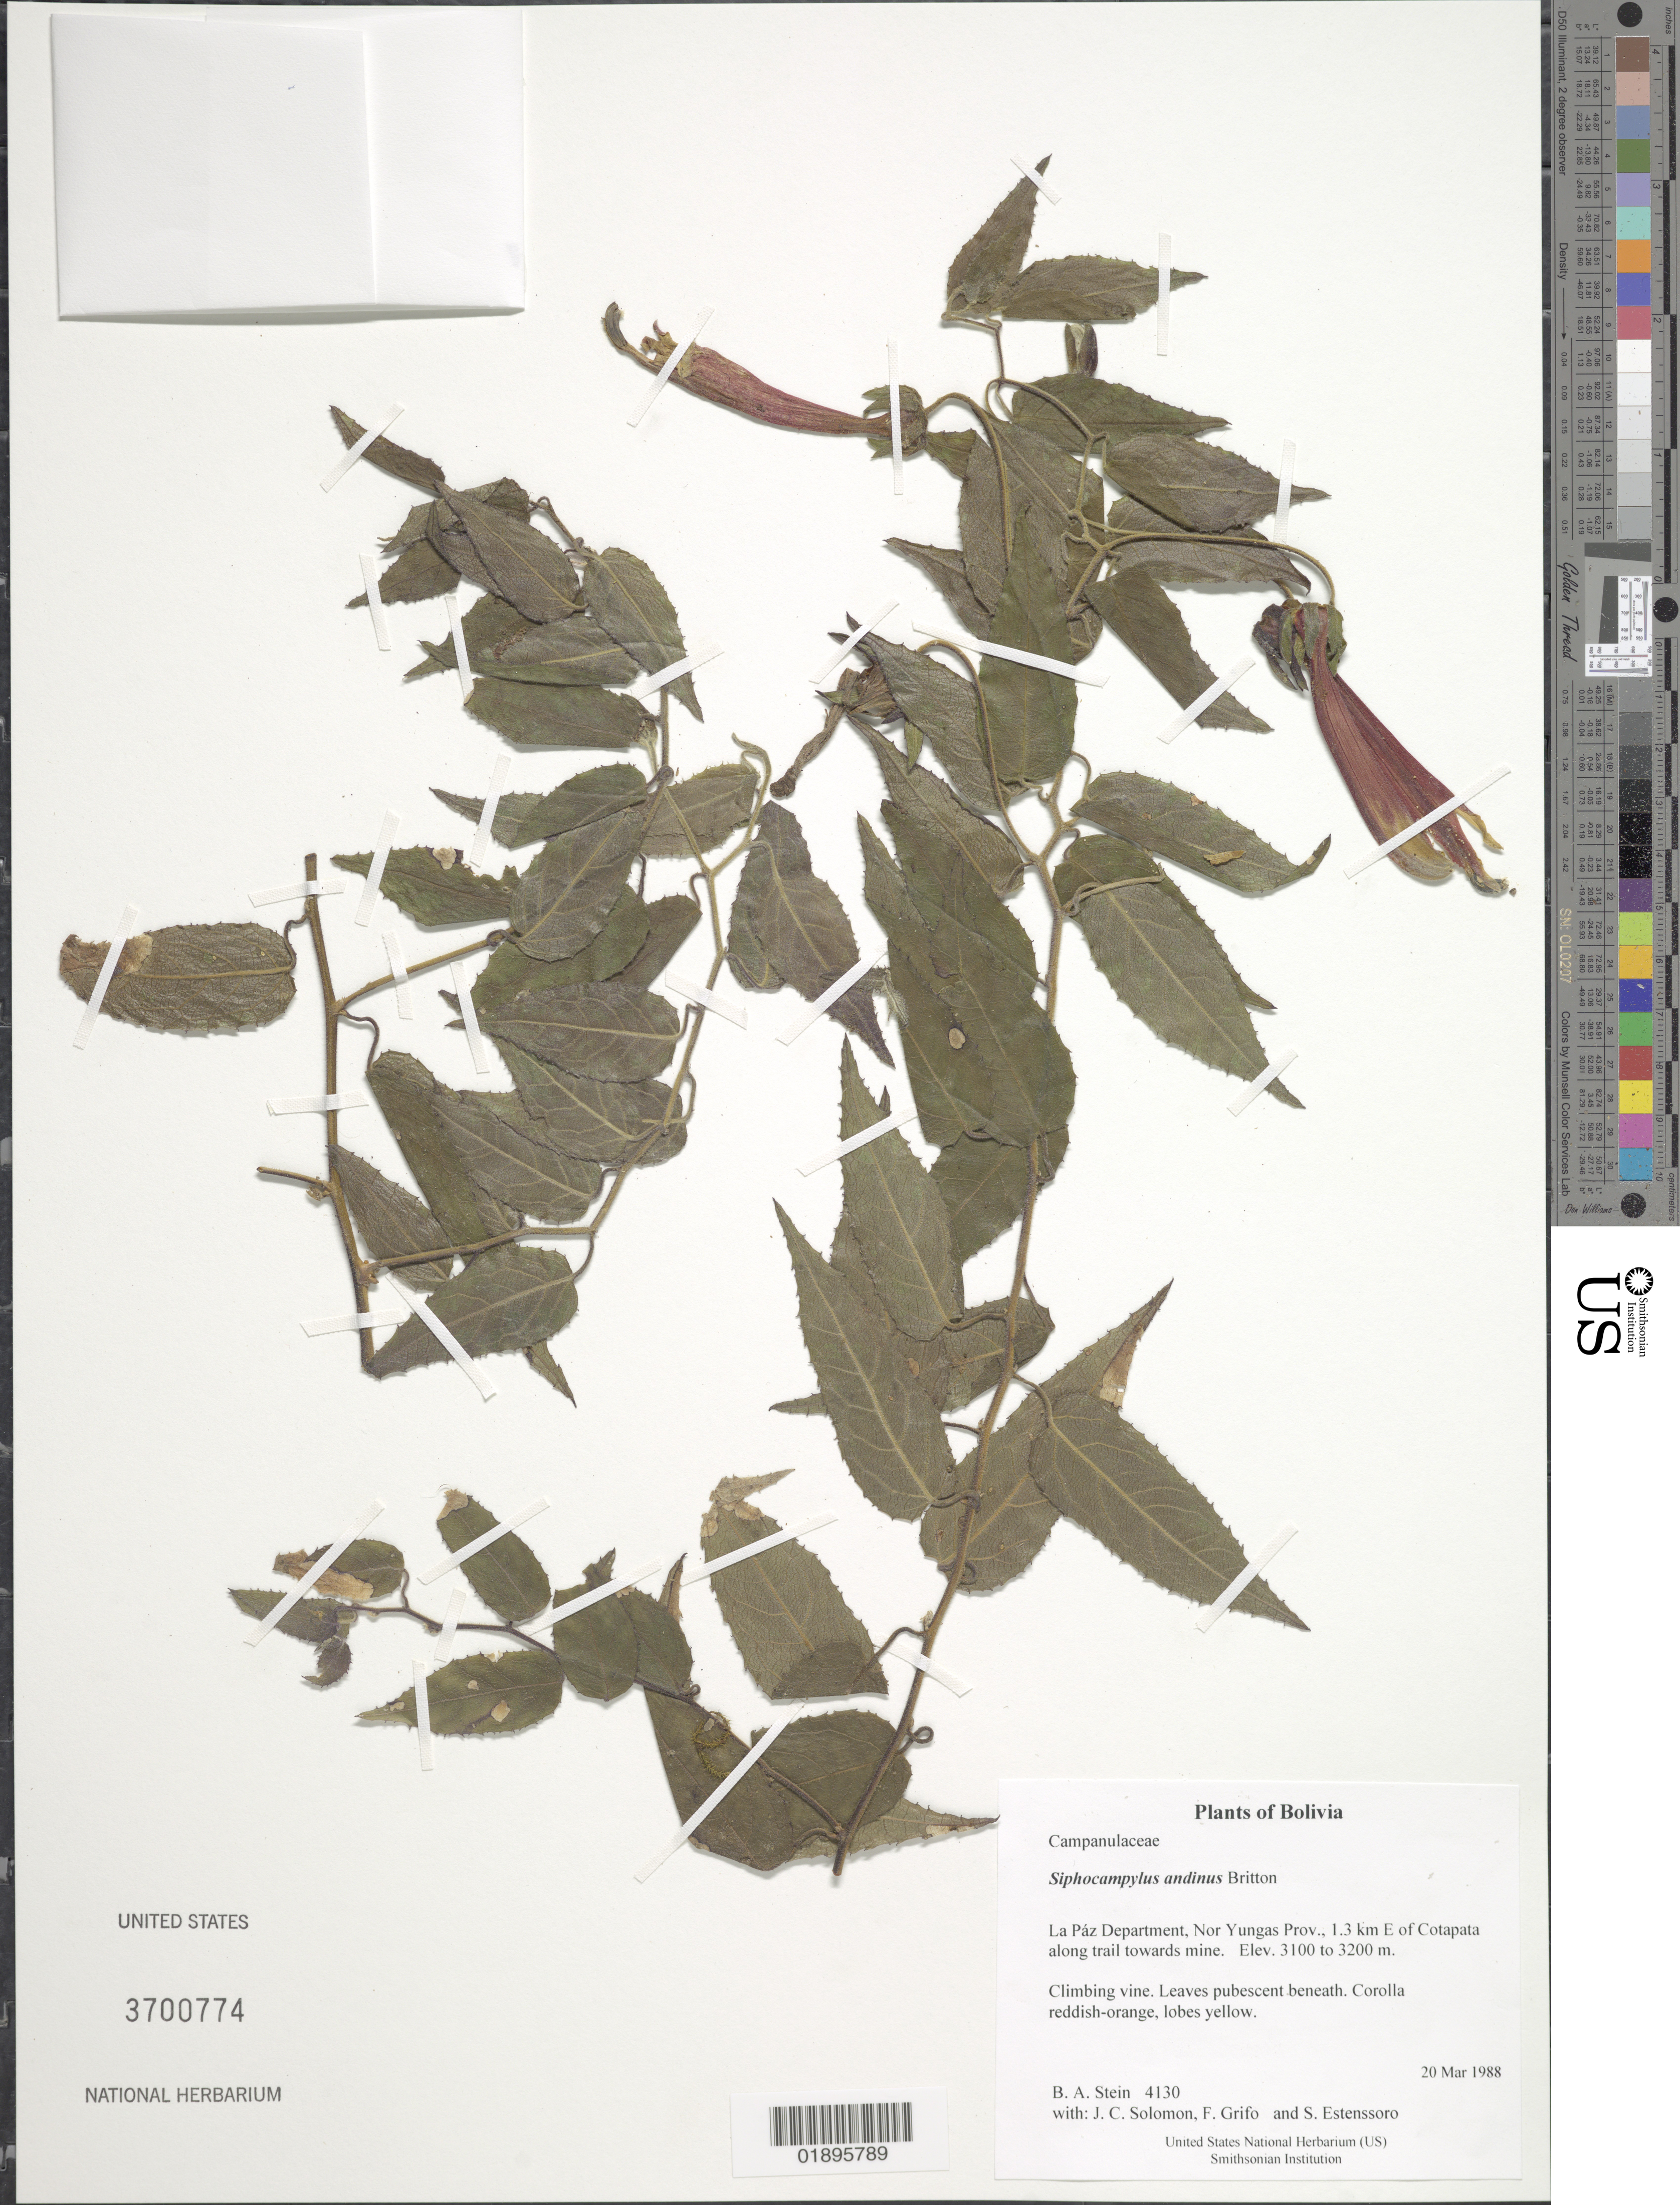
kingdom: Plantae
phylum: Tracheophyta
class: Magnoliopsida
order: Asterales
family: Campanulaceae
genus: Siphocampylus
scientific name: Siphocampylus andinus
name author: Britton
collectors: B. A. Stein, J. C. Solomon, F. Grifo & S. Estenssoro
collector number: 4130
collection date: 1988-03-20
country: Bolivia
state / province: La Paz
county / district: Nor Yungas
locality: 1.3 km E of Cotapata along trail towards mine.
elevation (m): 3100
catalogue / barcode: US 3700774